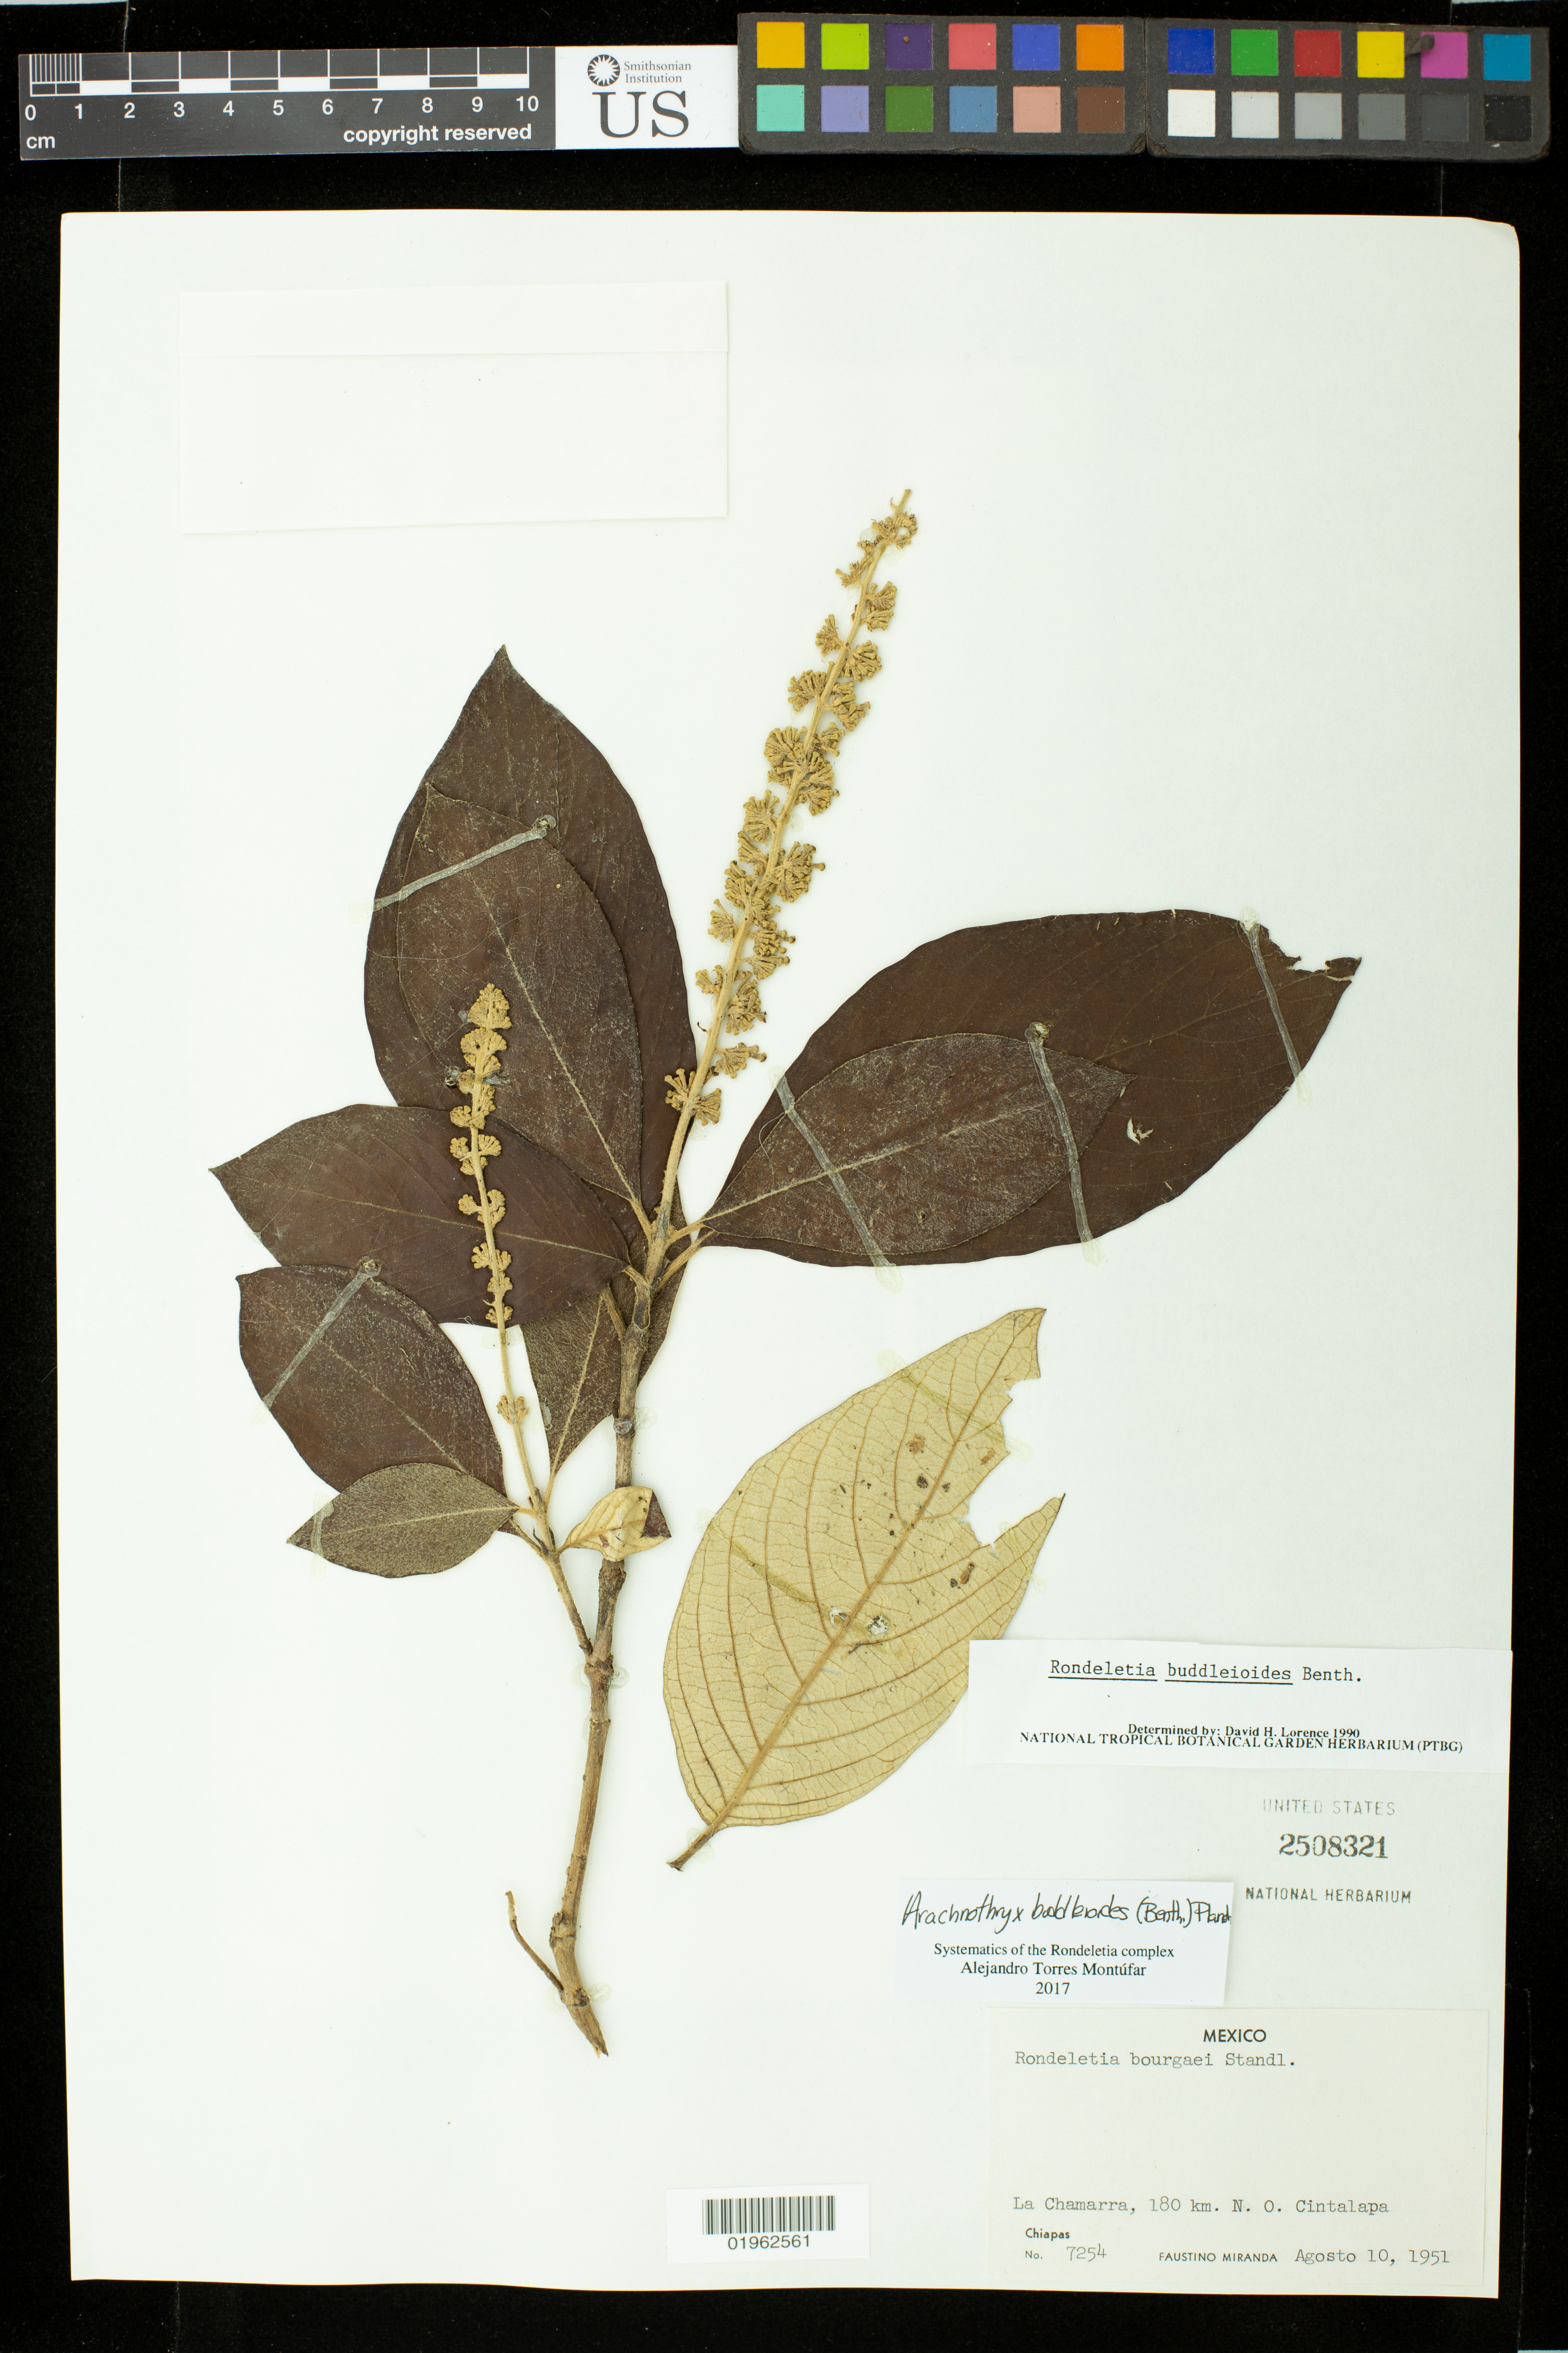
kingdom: Plantae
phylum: Tracheophyta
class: Magnoliopsida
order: Gentianales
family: Rubiaceae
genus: Arachnothryx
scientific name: Arachnothryx buddleioides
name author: (Benth.) Planch.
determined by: Torres Montufar, J. A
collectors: Miranda G., F.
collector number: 7254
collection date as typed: Agosto 10 1951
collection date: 1951-08-10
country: Mexico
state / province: Chiapas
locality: La Chamarra, 180 km N.O. Cintalapa.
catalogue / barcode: US 2508321